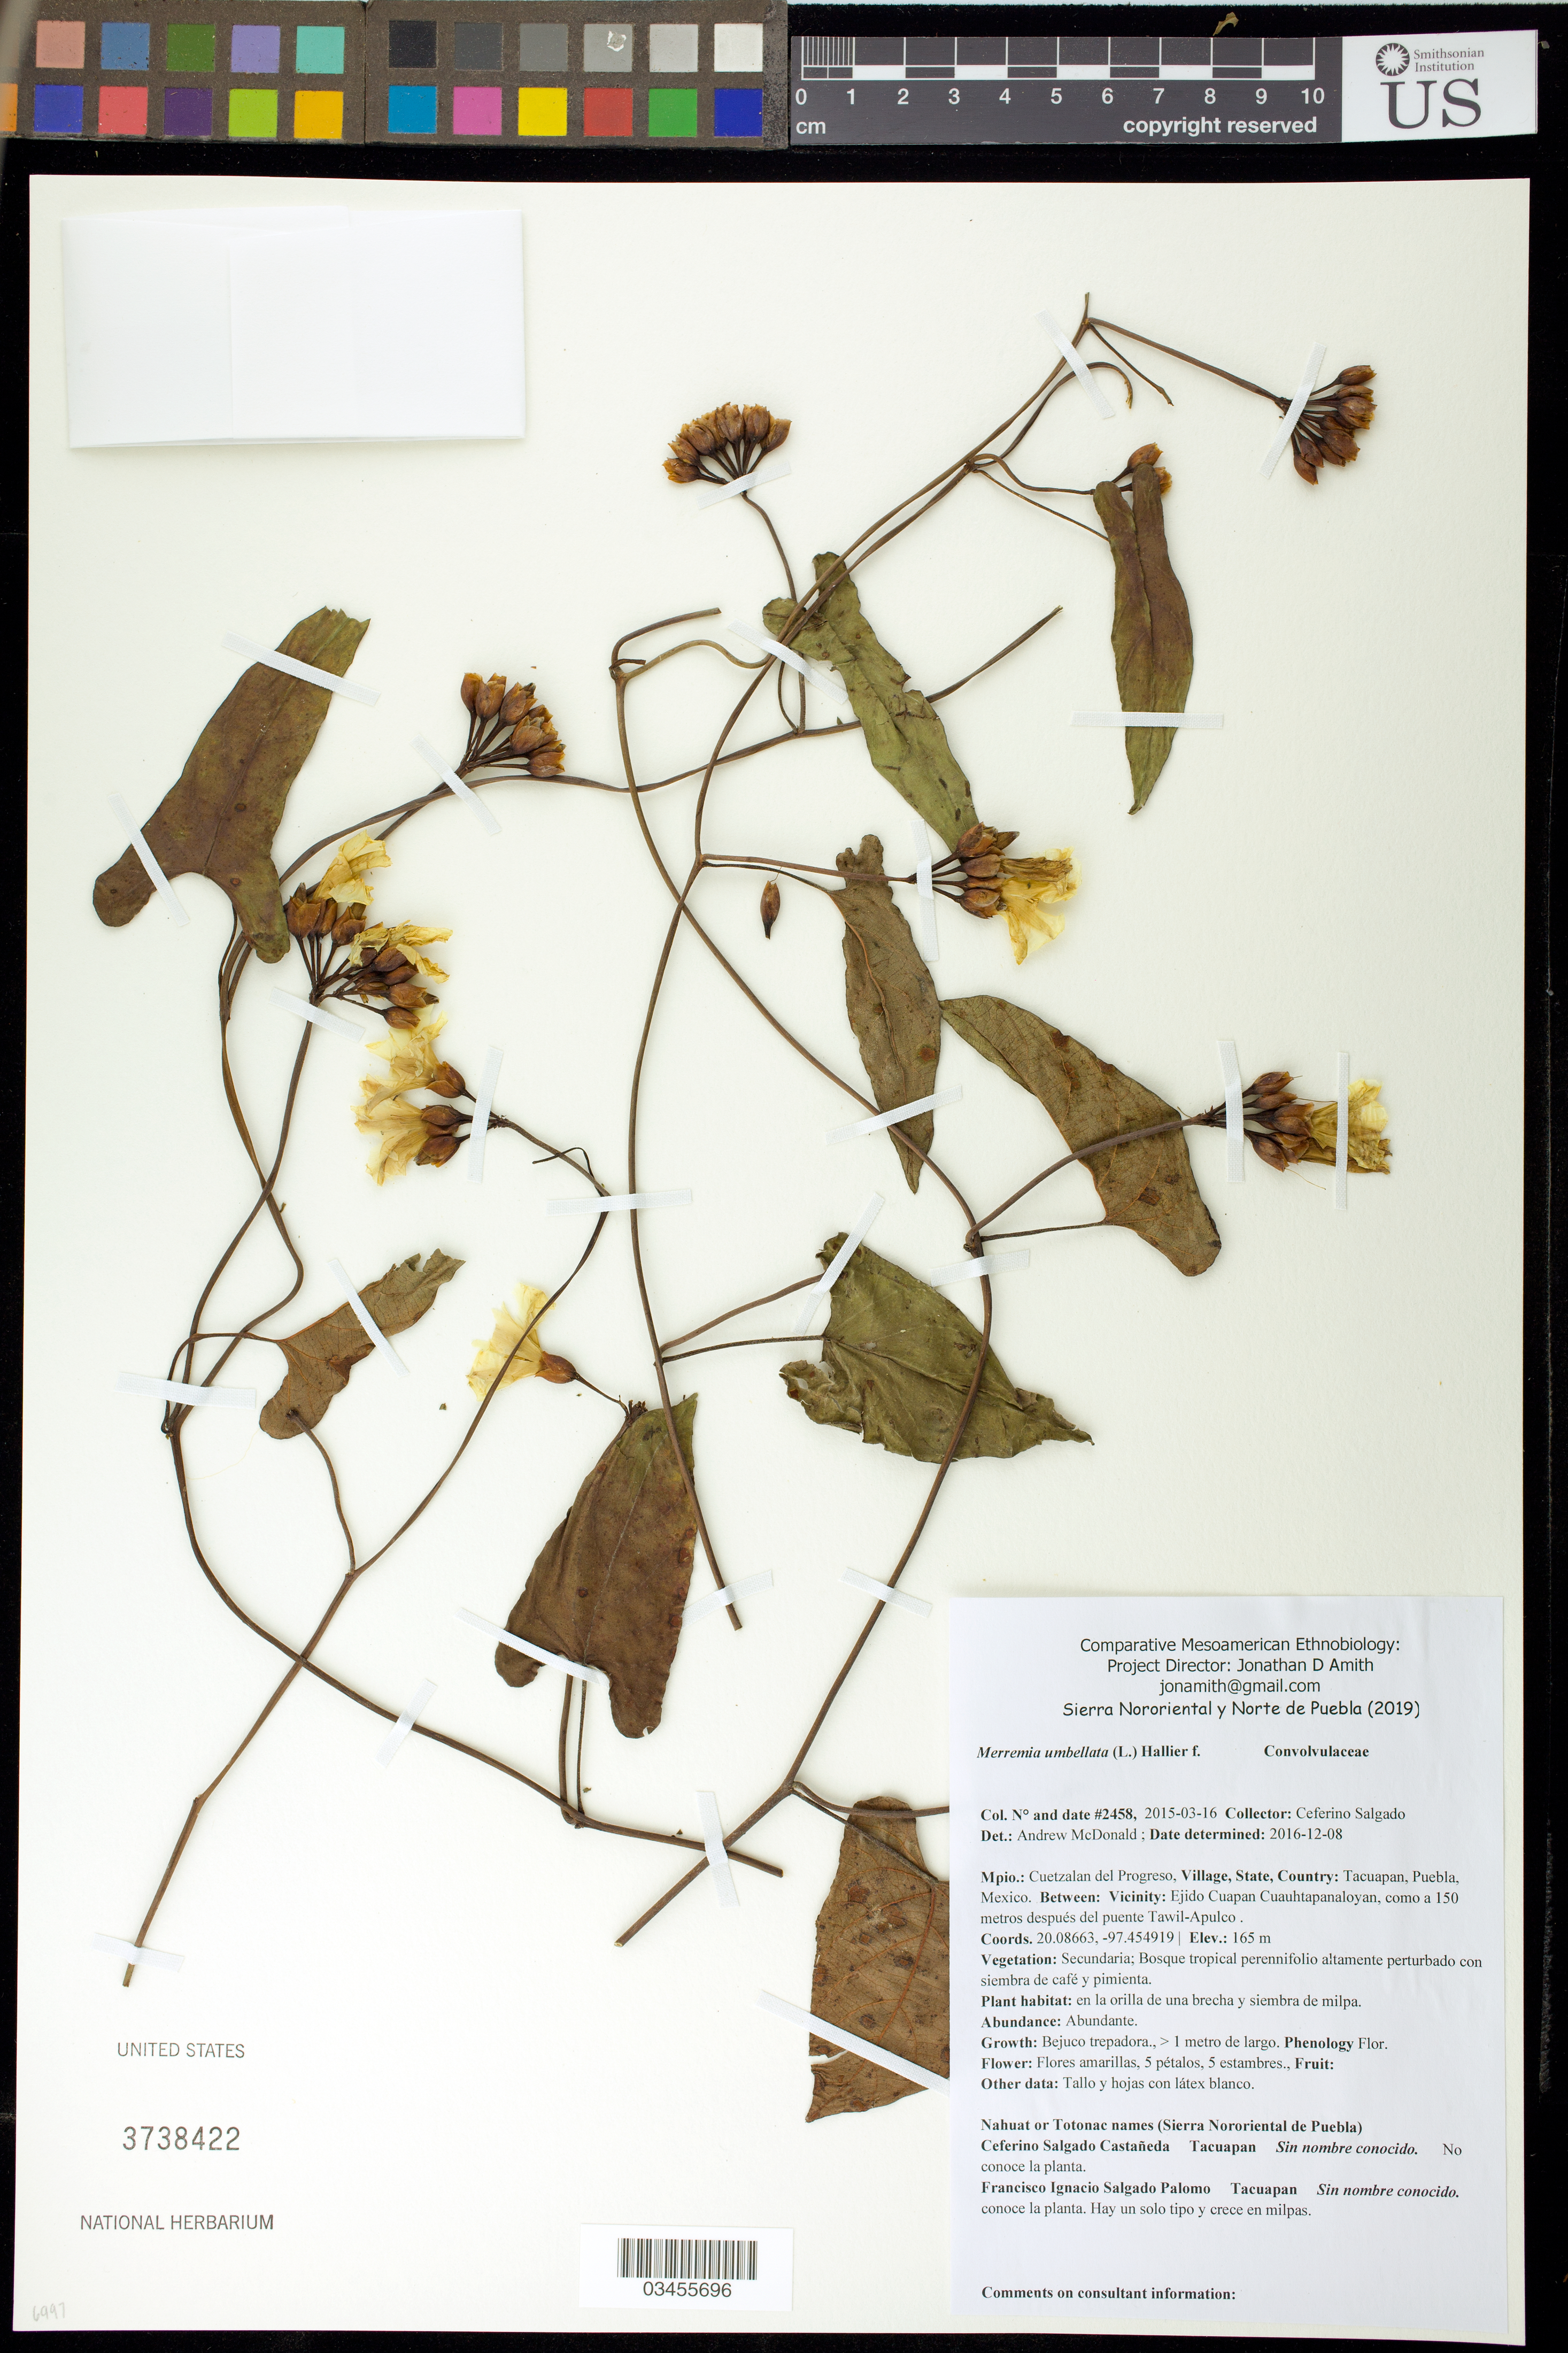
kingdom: Plantae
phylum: Tracheophyta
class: Magnoliopsida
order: Solanales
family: Convolvulaceae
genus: Merremia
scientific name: Merremia umbellata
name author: (L.) Hallier f.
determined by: McDonald, A.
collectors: C. Salgado Castañeda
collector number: CSC_02458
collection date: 2015-03-16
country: México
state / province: Puebla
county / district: Cuetzalan del Progreso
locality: PUEBLO: Tacuapan; LOCALIDAD EXACTA: Ejido Cuapan Cuauhtapanaloyan, como a 150 metros después del puente Tawil-Apulco.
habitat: Bosque tropical perennifolio altamente perturbado con siembra de café y pimienta | En la orilla de una brecha y siembra de milpa.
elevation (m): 165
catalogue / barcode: US 3738422